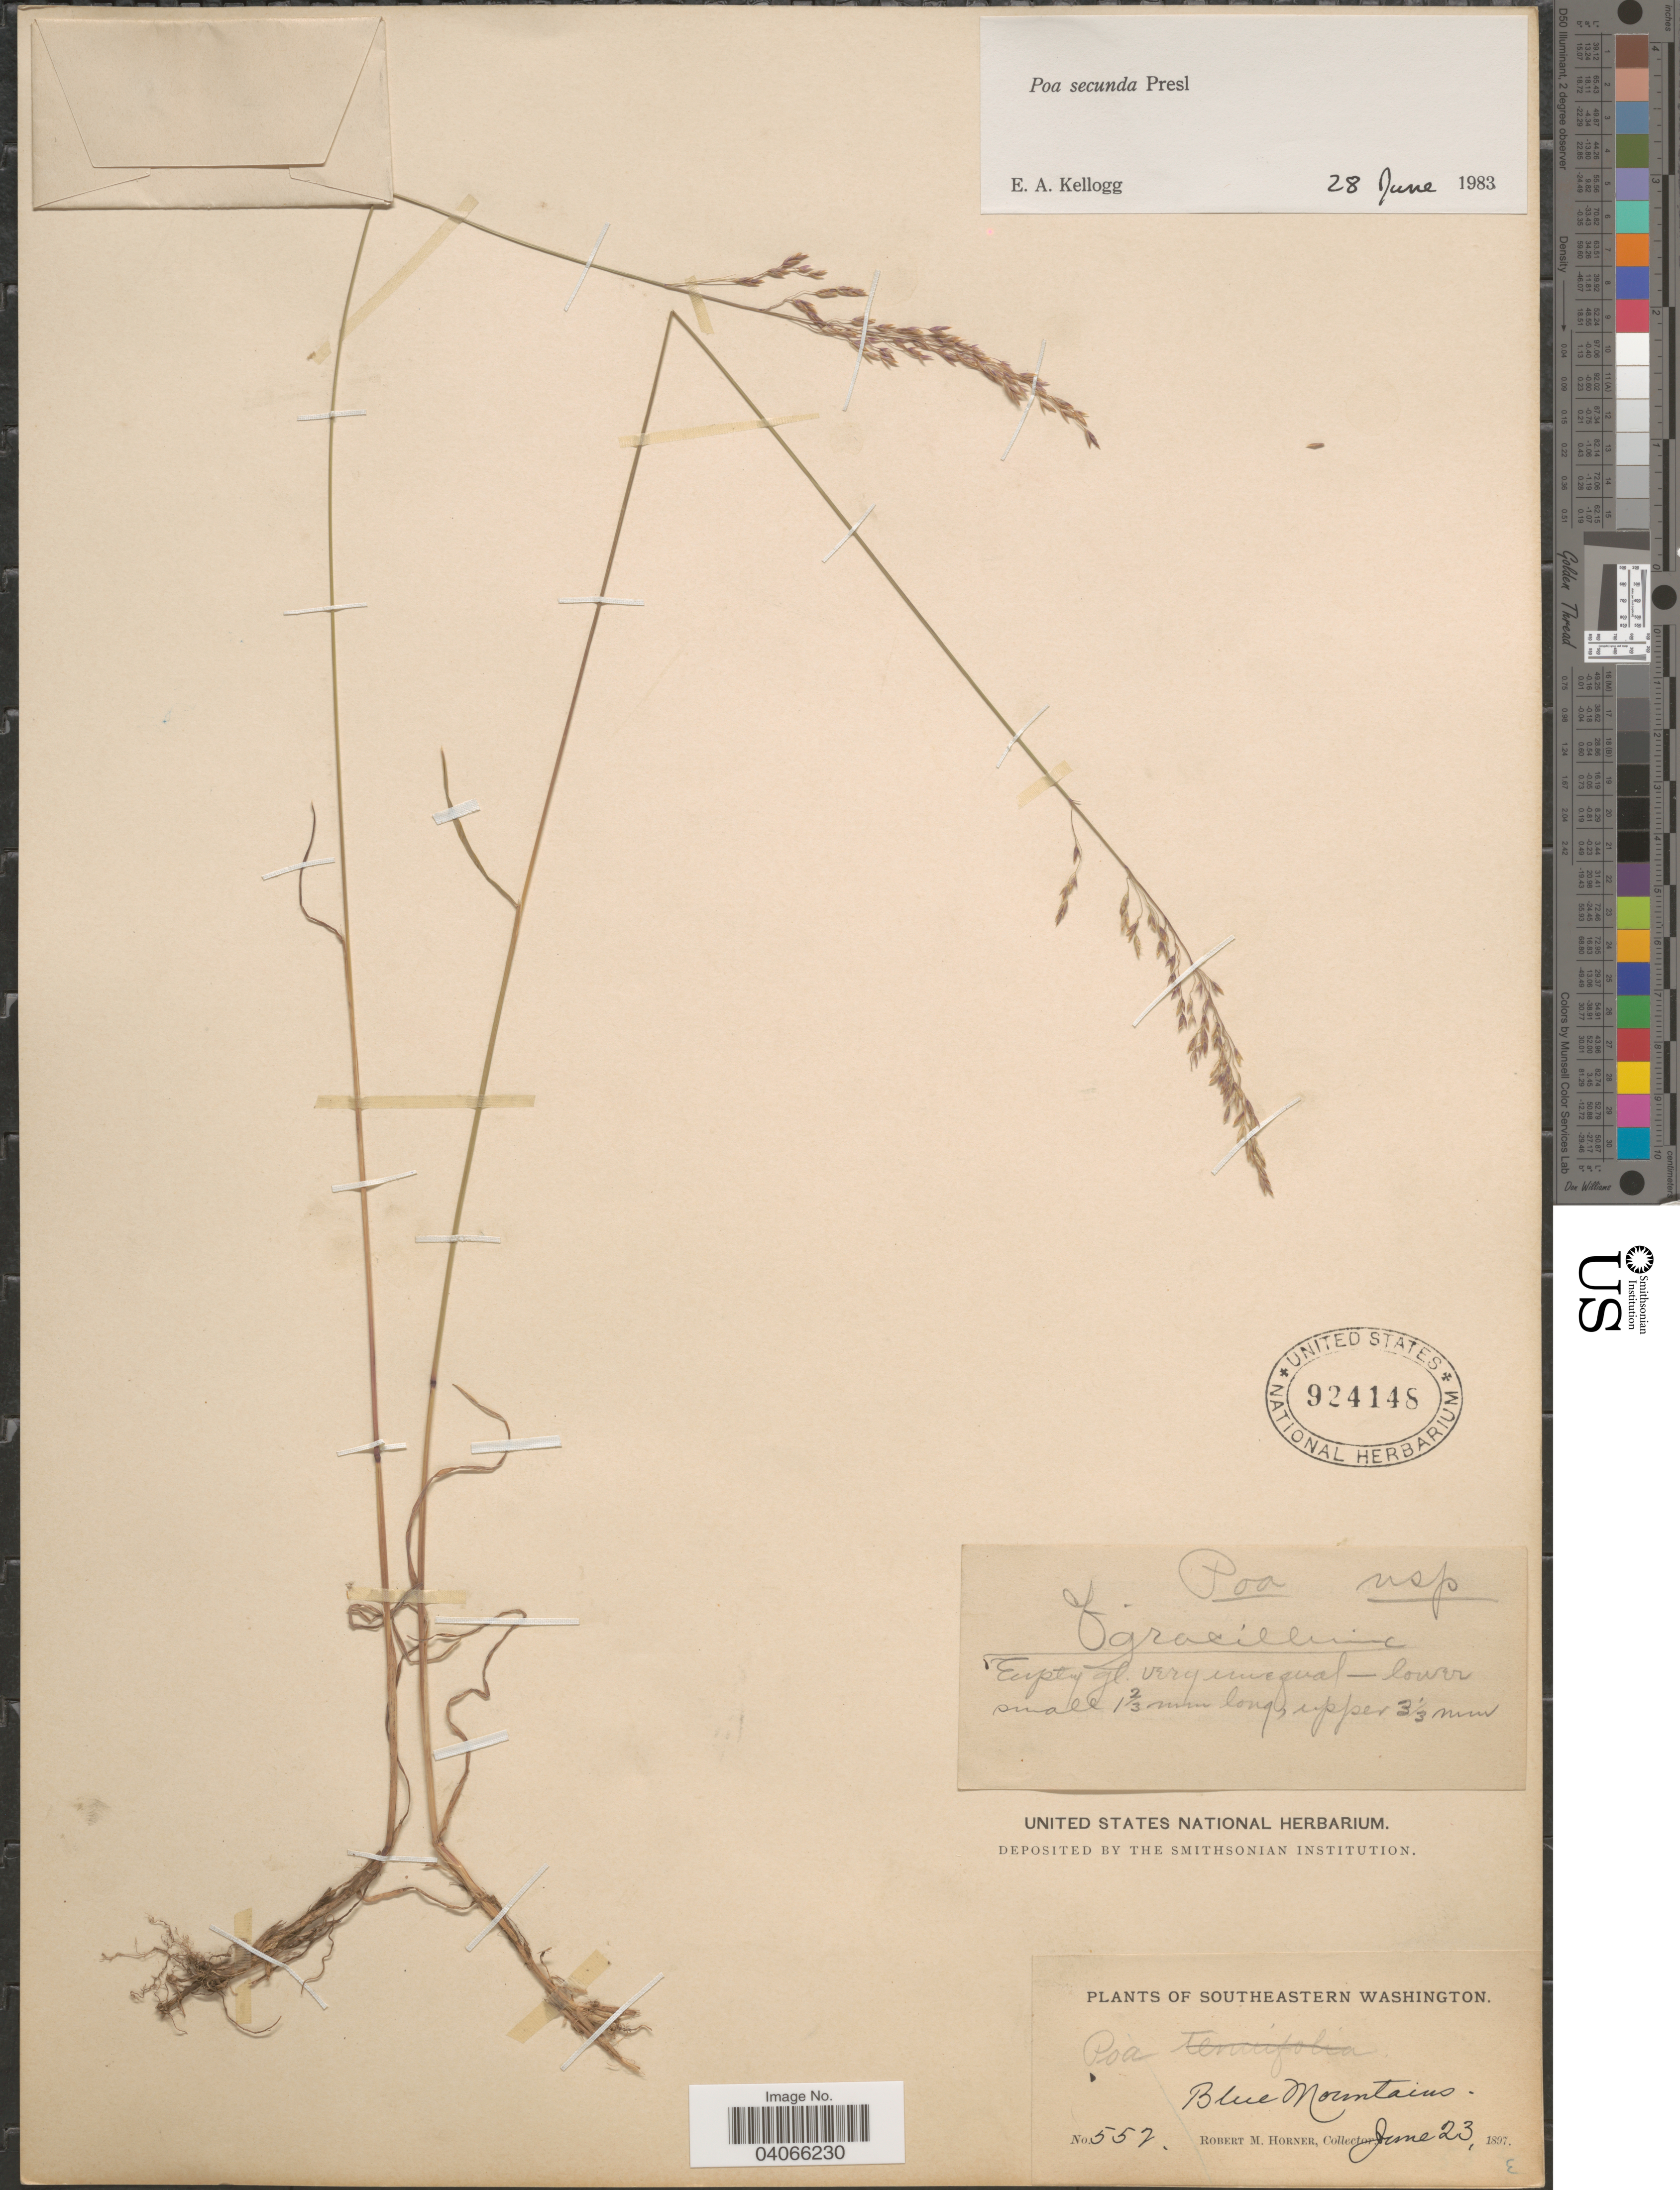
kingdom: Plantae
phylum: Tracheophyta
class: Liliopsida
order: Poales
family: Poaceae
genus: Poa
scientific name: Poa secunda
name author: J. Presl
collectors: R. Horner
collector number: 552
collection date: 1897-06-23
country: United States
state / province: Washington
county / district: Clallam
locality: Southeastern Washington. Blue Mountains.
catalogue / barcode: US 924148